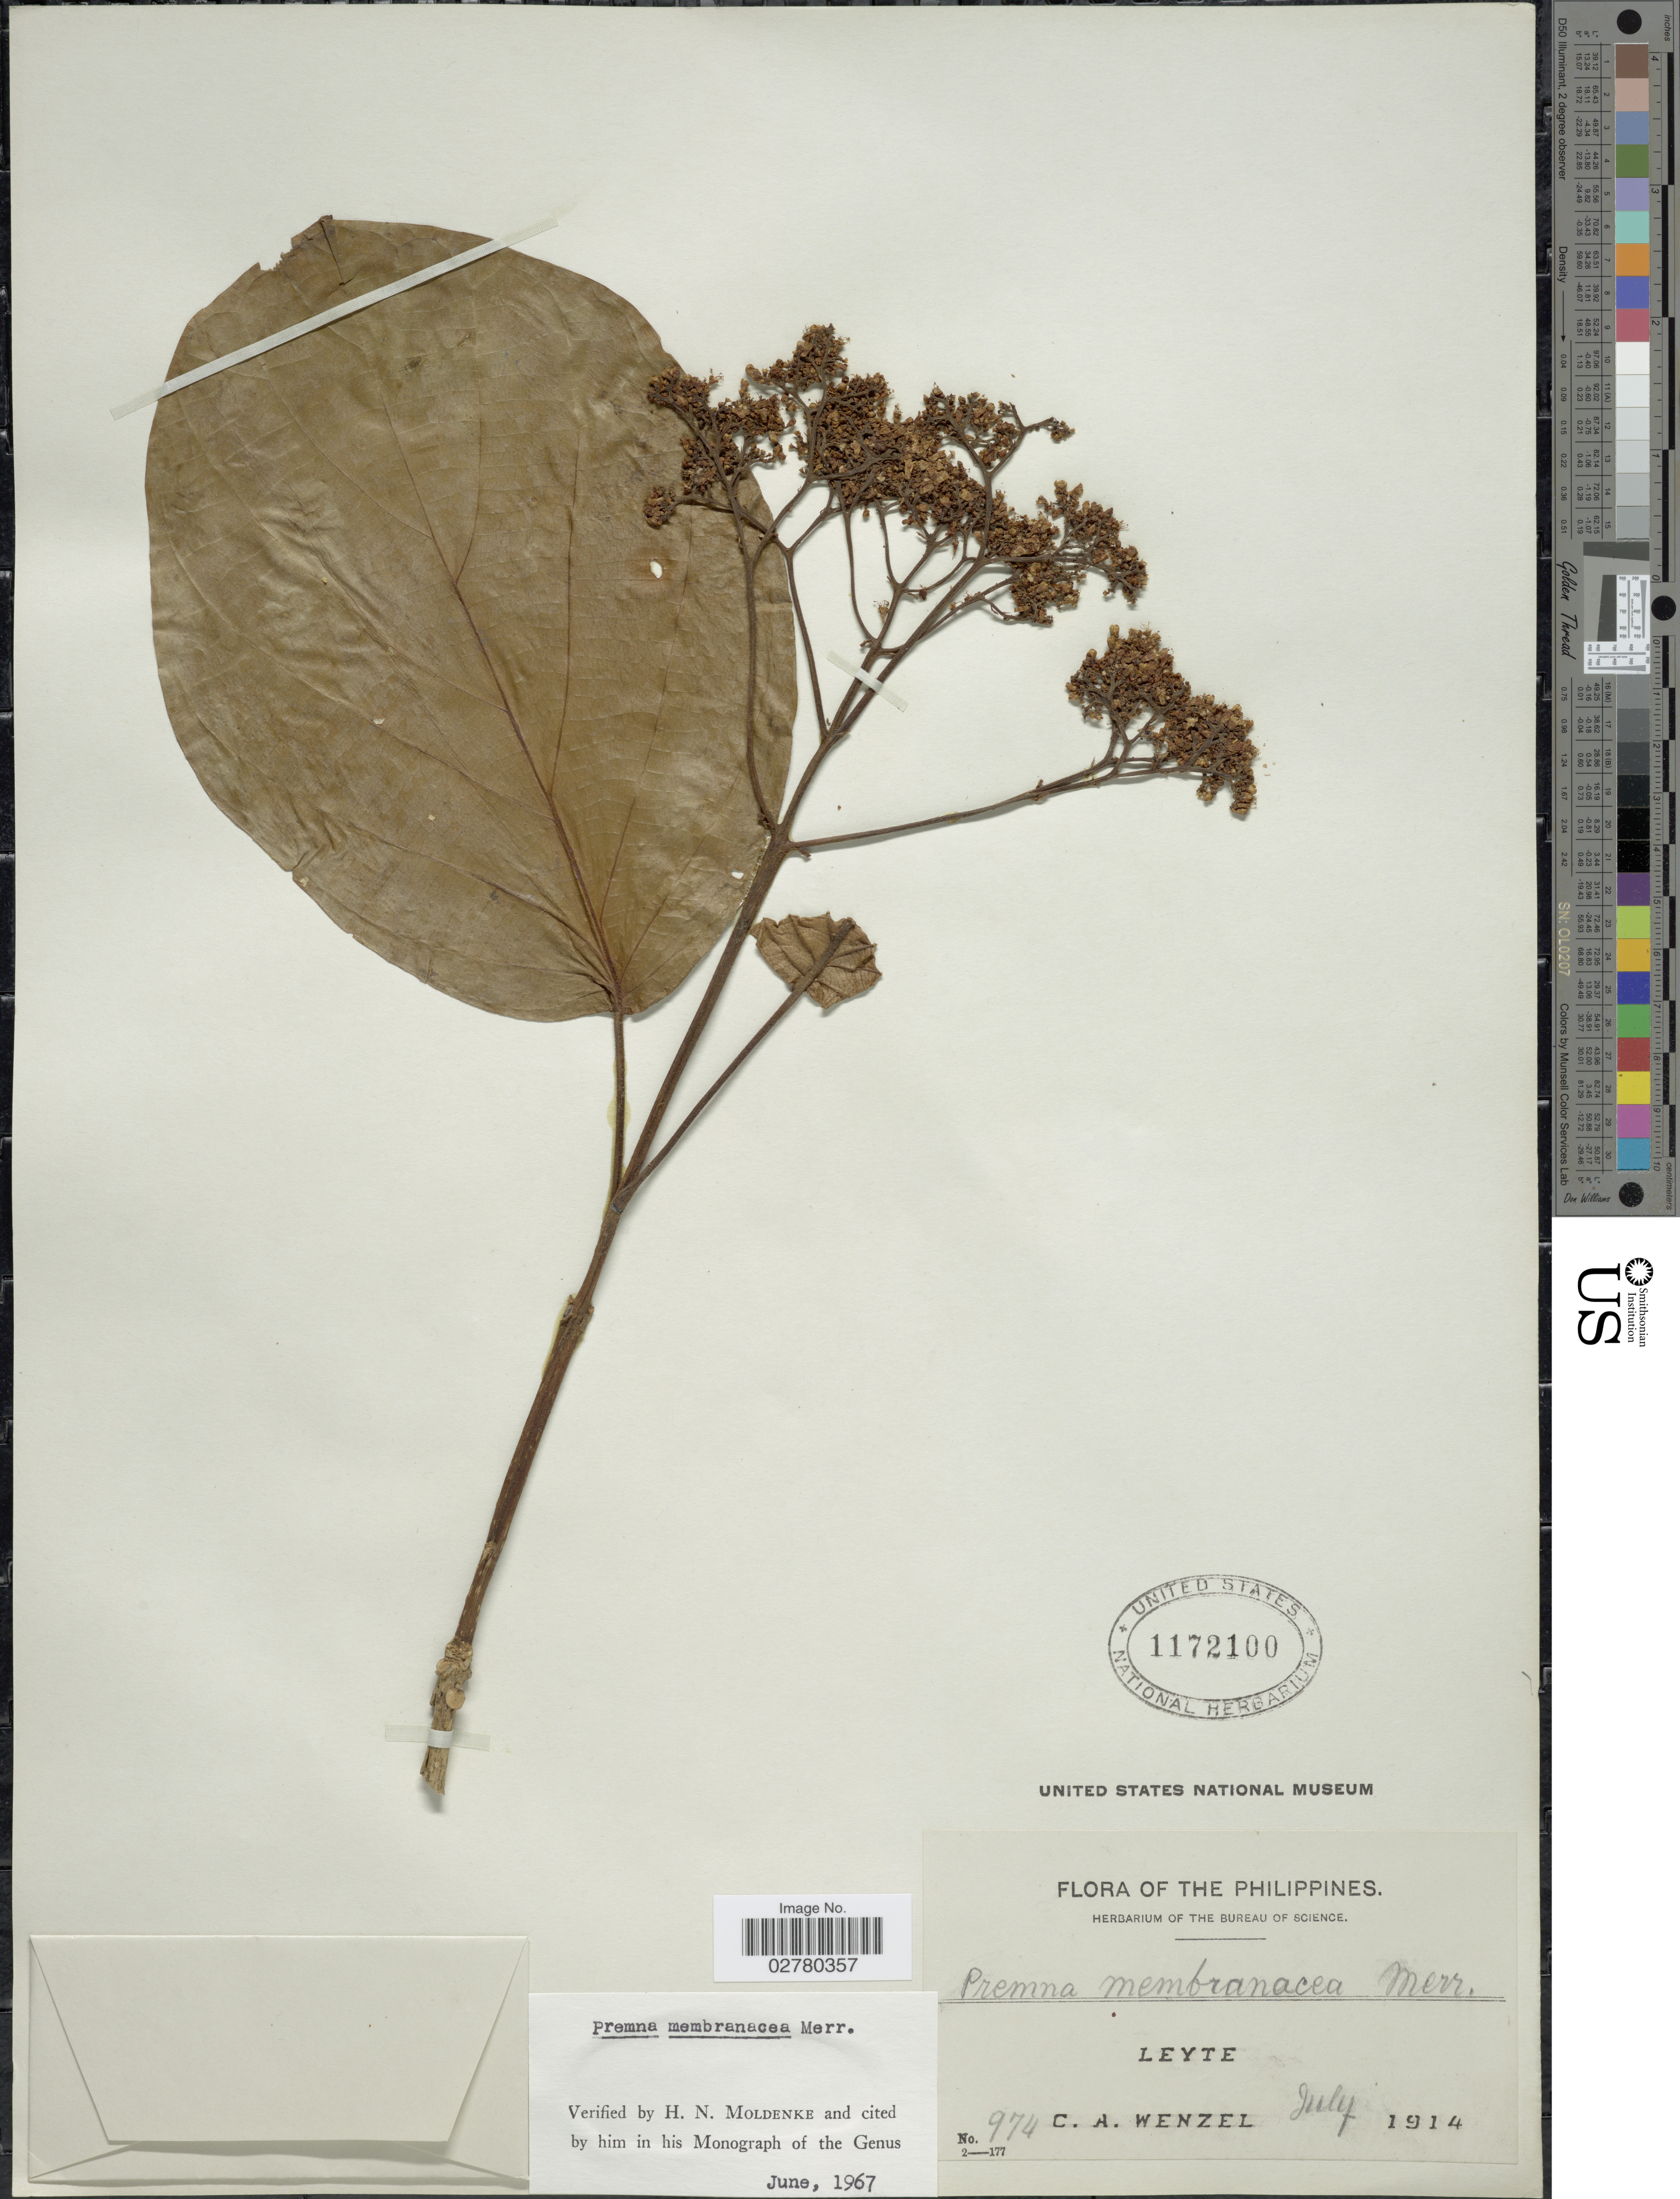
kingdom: Plantae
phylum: Tracheophyta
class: Magnoliopsida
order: Lamiales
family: Lamiaceae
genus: Premna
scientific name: Premna membranacea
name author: Merr.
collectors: C. Wenzel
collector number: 974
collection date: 1914-07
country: Philippines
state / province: Eastern Visayas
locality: Leyte.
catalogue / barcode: US 1172100